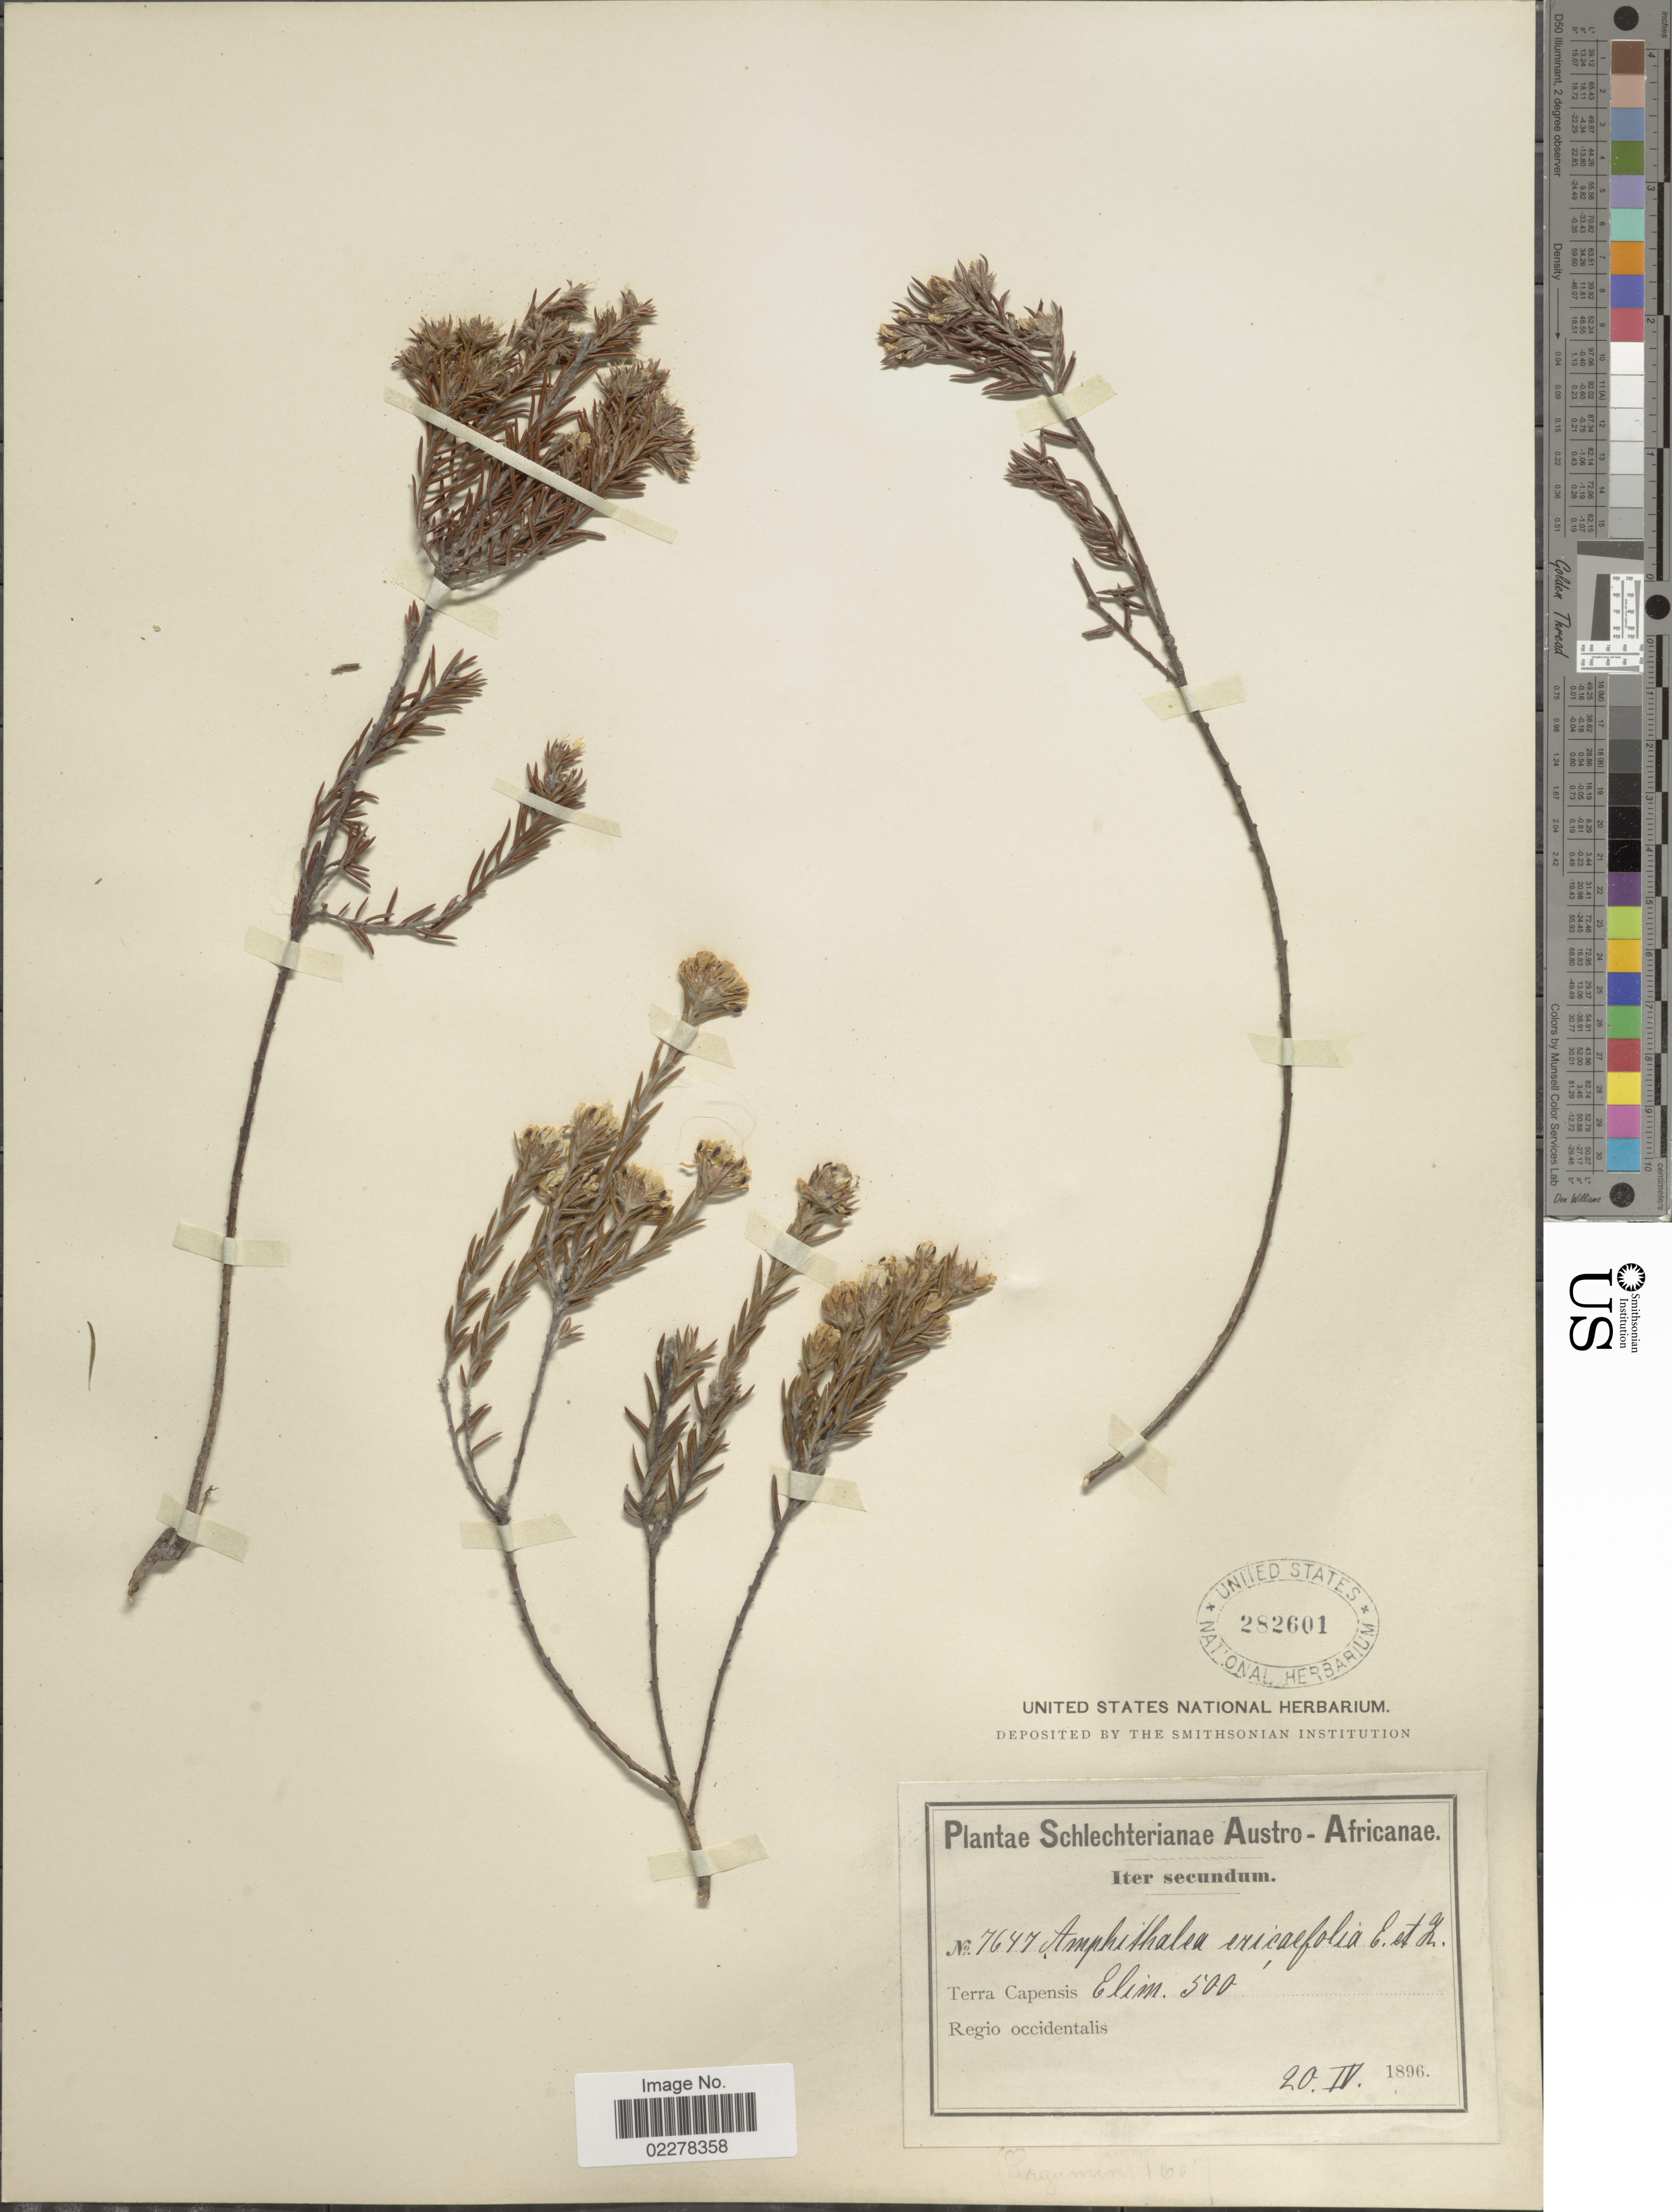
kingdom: Plantae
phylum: Tracheophyta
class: Magnoliopsida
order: Fabales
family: Fabaceae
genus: Amphithalea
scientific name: Amphithalea ericaefolia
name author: (L.) Eckl. & Zeyh.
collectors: Schlechter, --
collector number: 7647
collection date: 1896-04-20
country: South Africa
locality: Austro-Africanae. Terra Capensis. Regio occidentalis.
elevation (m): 152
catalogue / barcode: US 282601